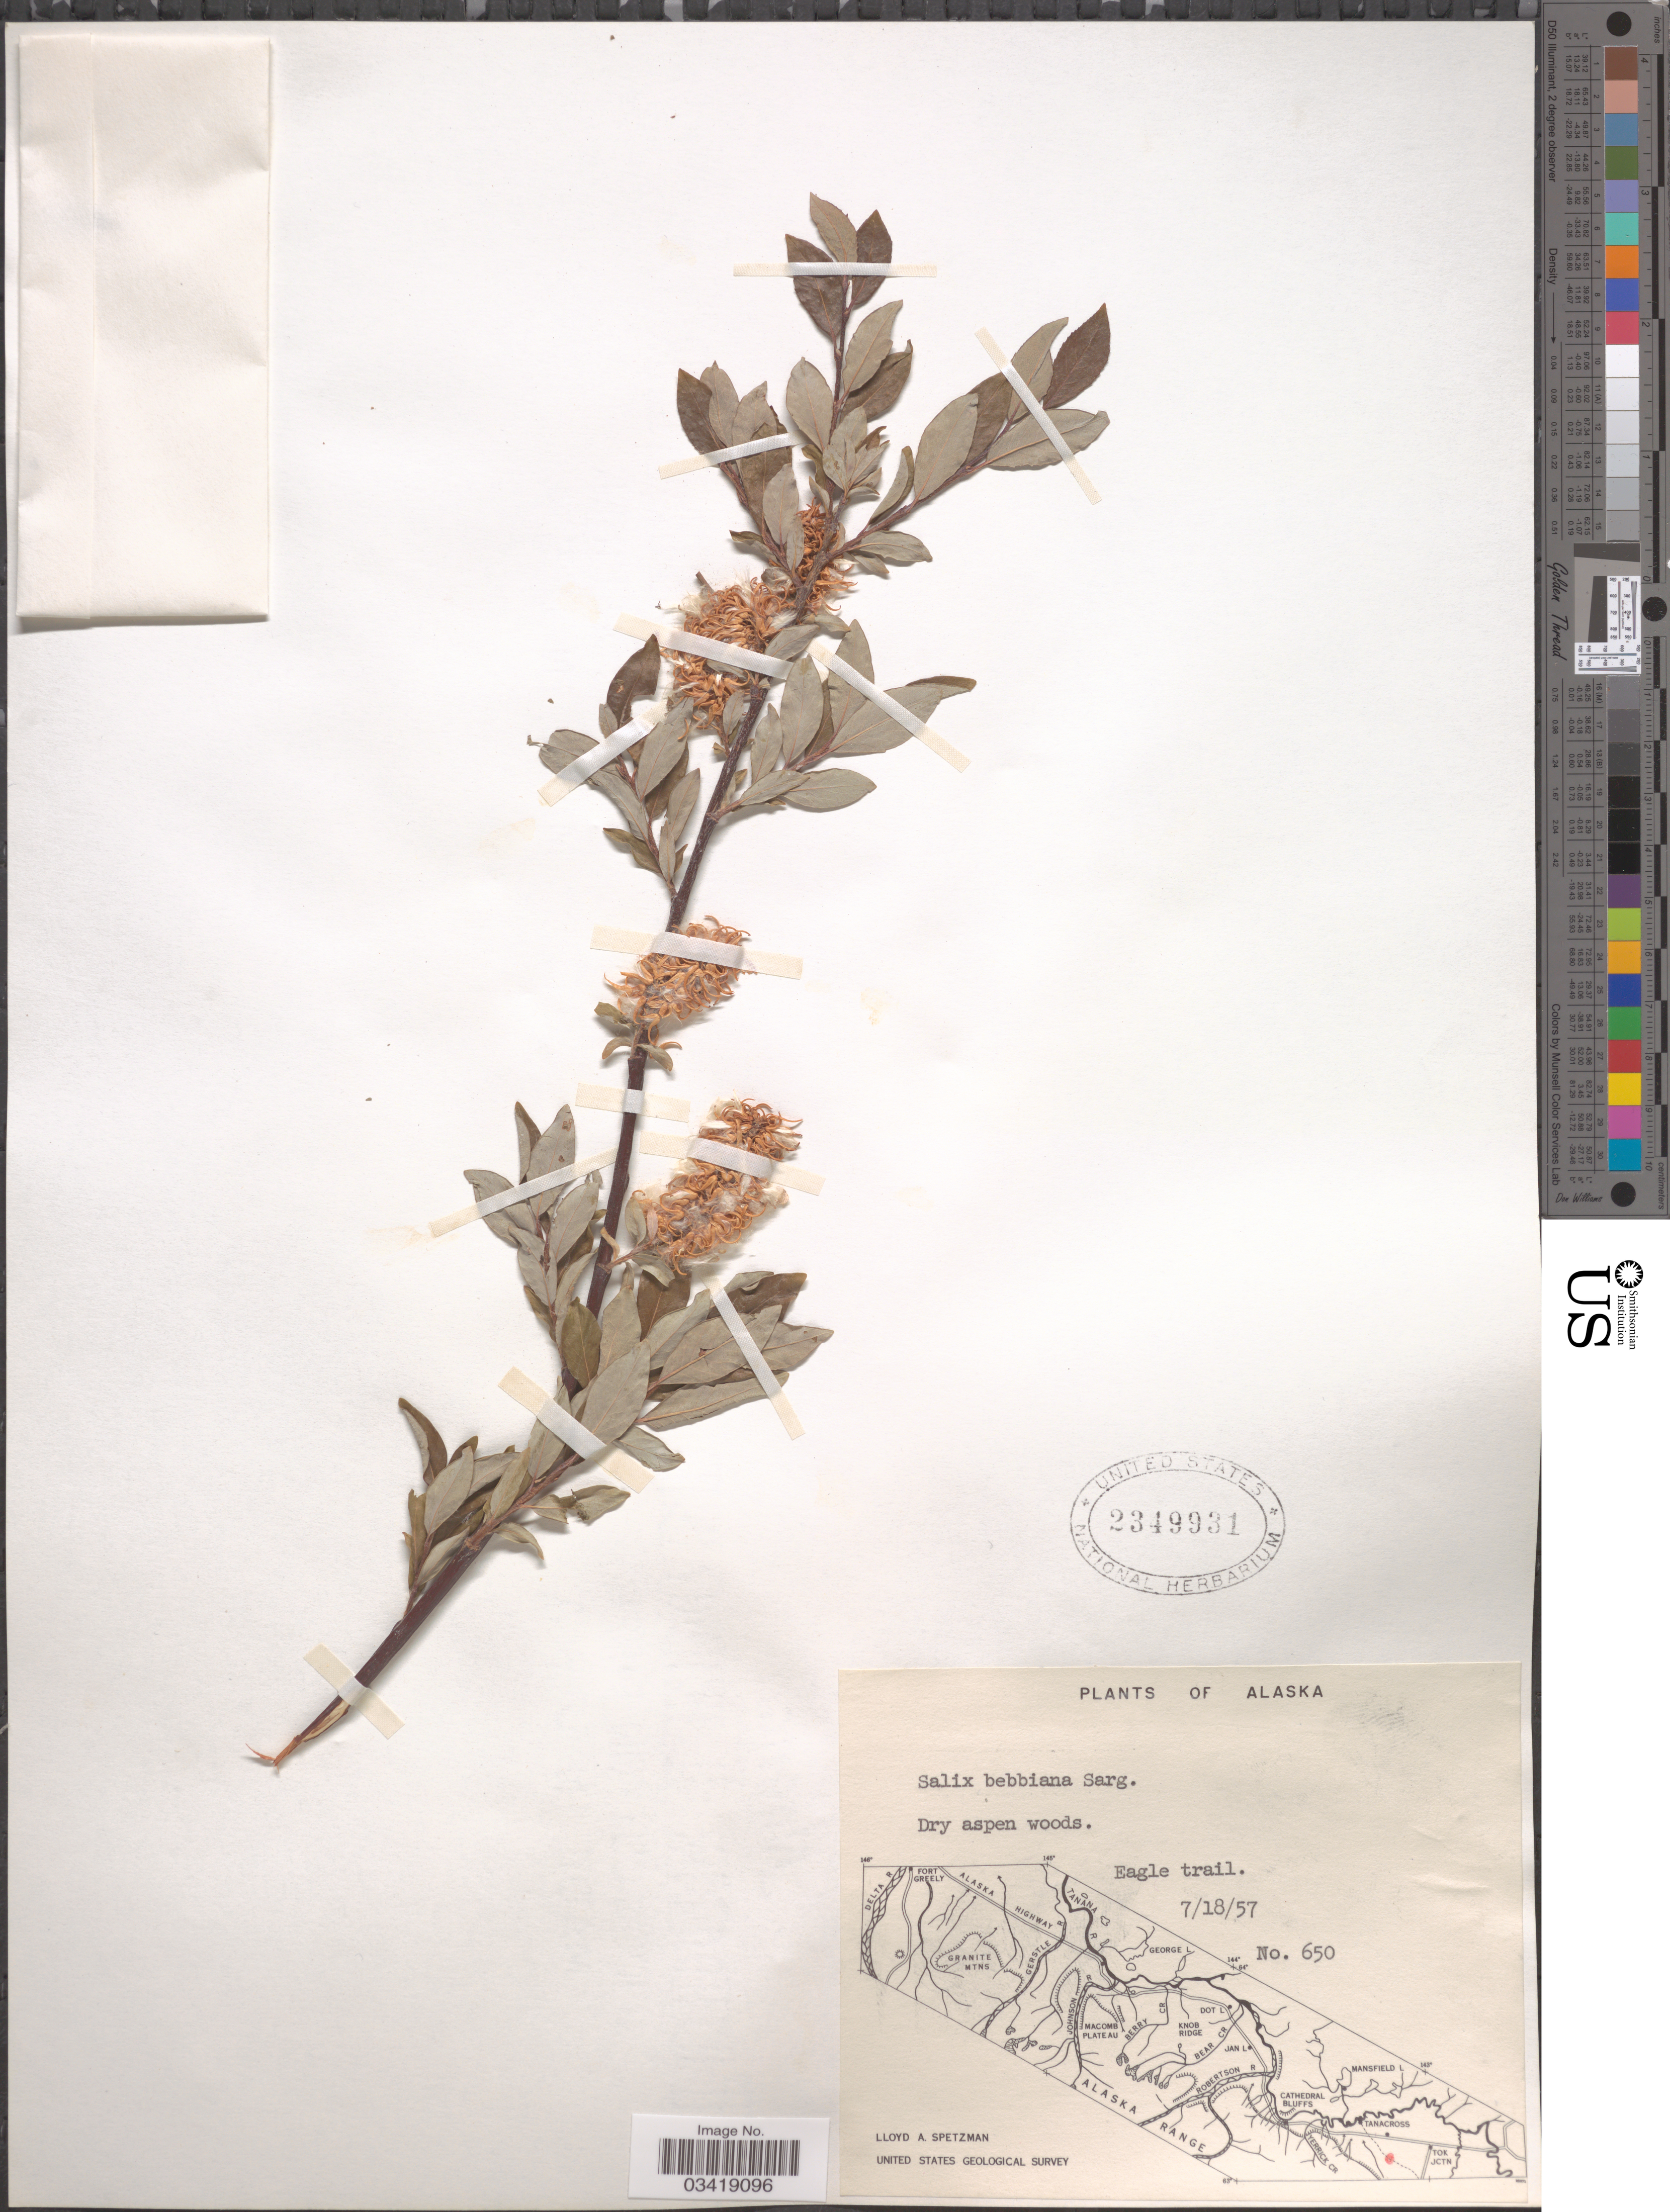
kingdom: Plantae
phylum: Tracheophyta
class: Magnoliopsida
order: Malpighiales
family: Salicaceae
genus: Salix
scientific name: Salix bebbiana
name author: Sarg.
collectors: L. Spetzman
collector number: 650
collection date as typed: Transcribed d/m/y: 18/7/57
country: United States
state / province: Alaska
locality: Eagle trail.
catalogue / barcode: US 2349931